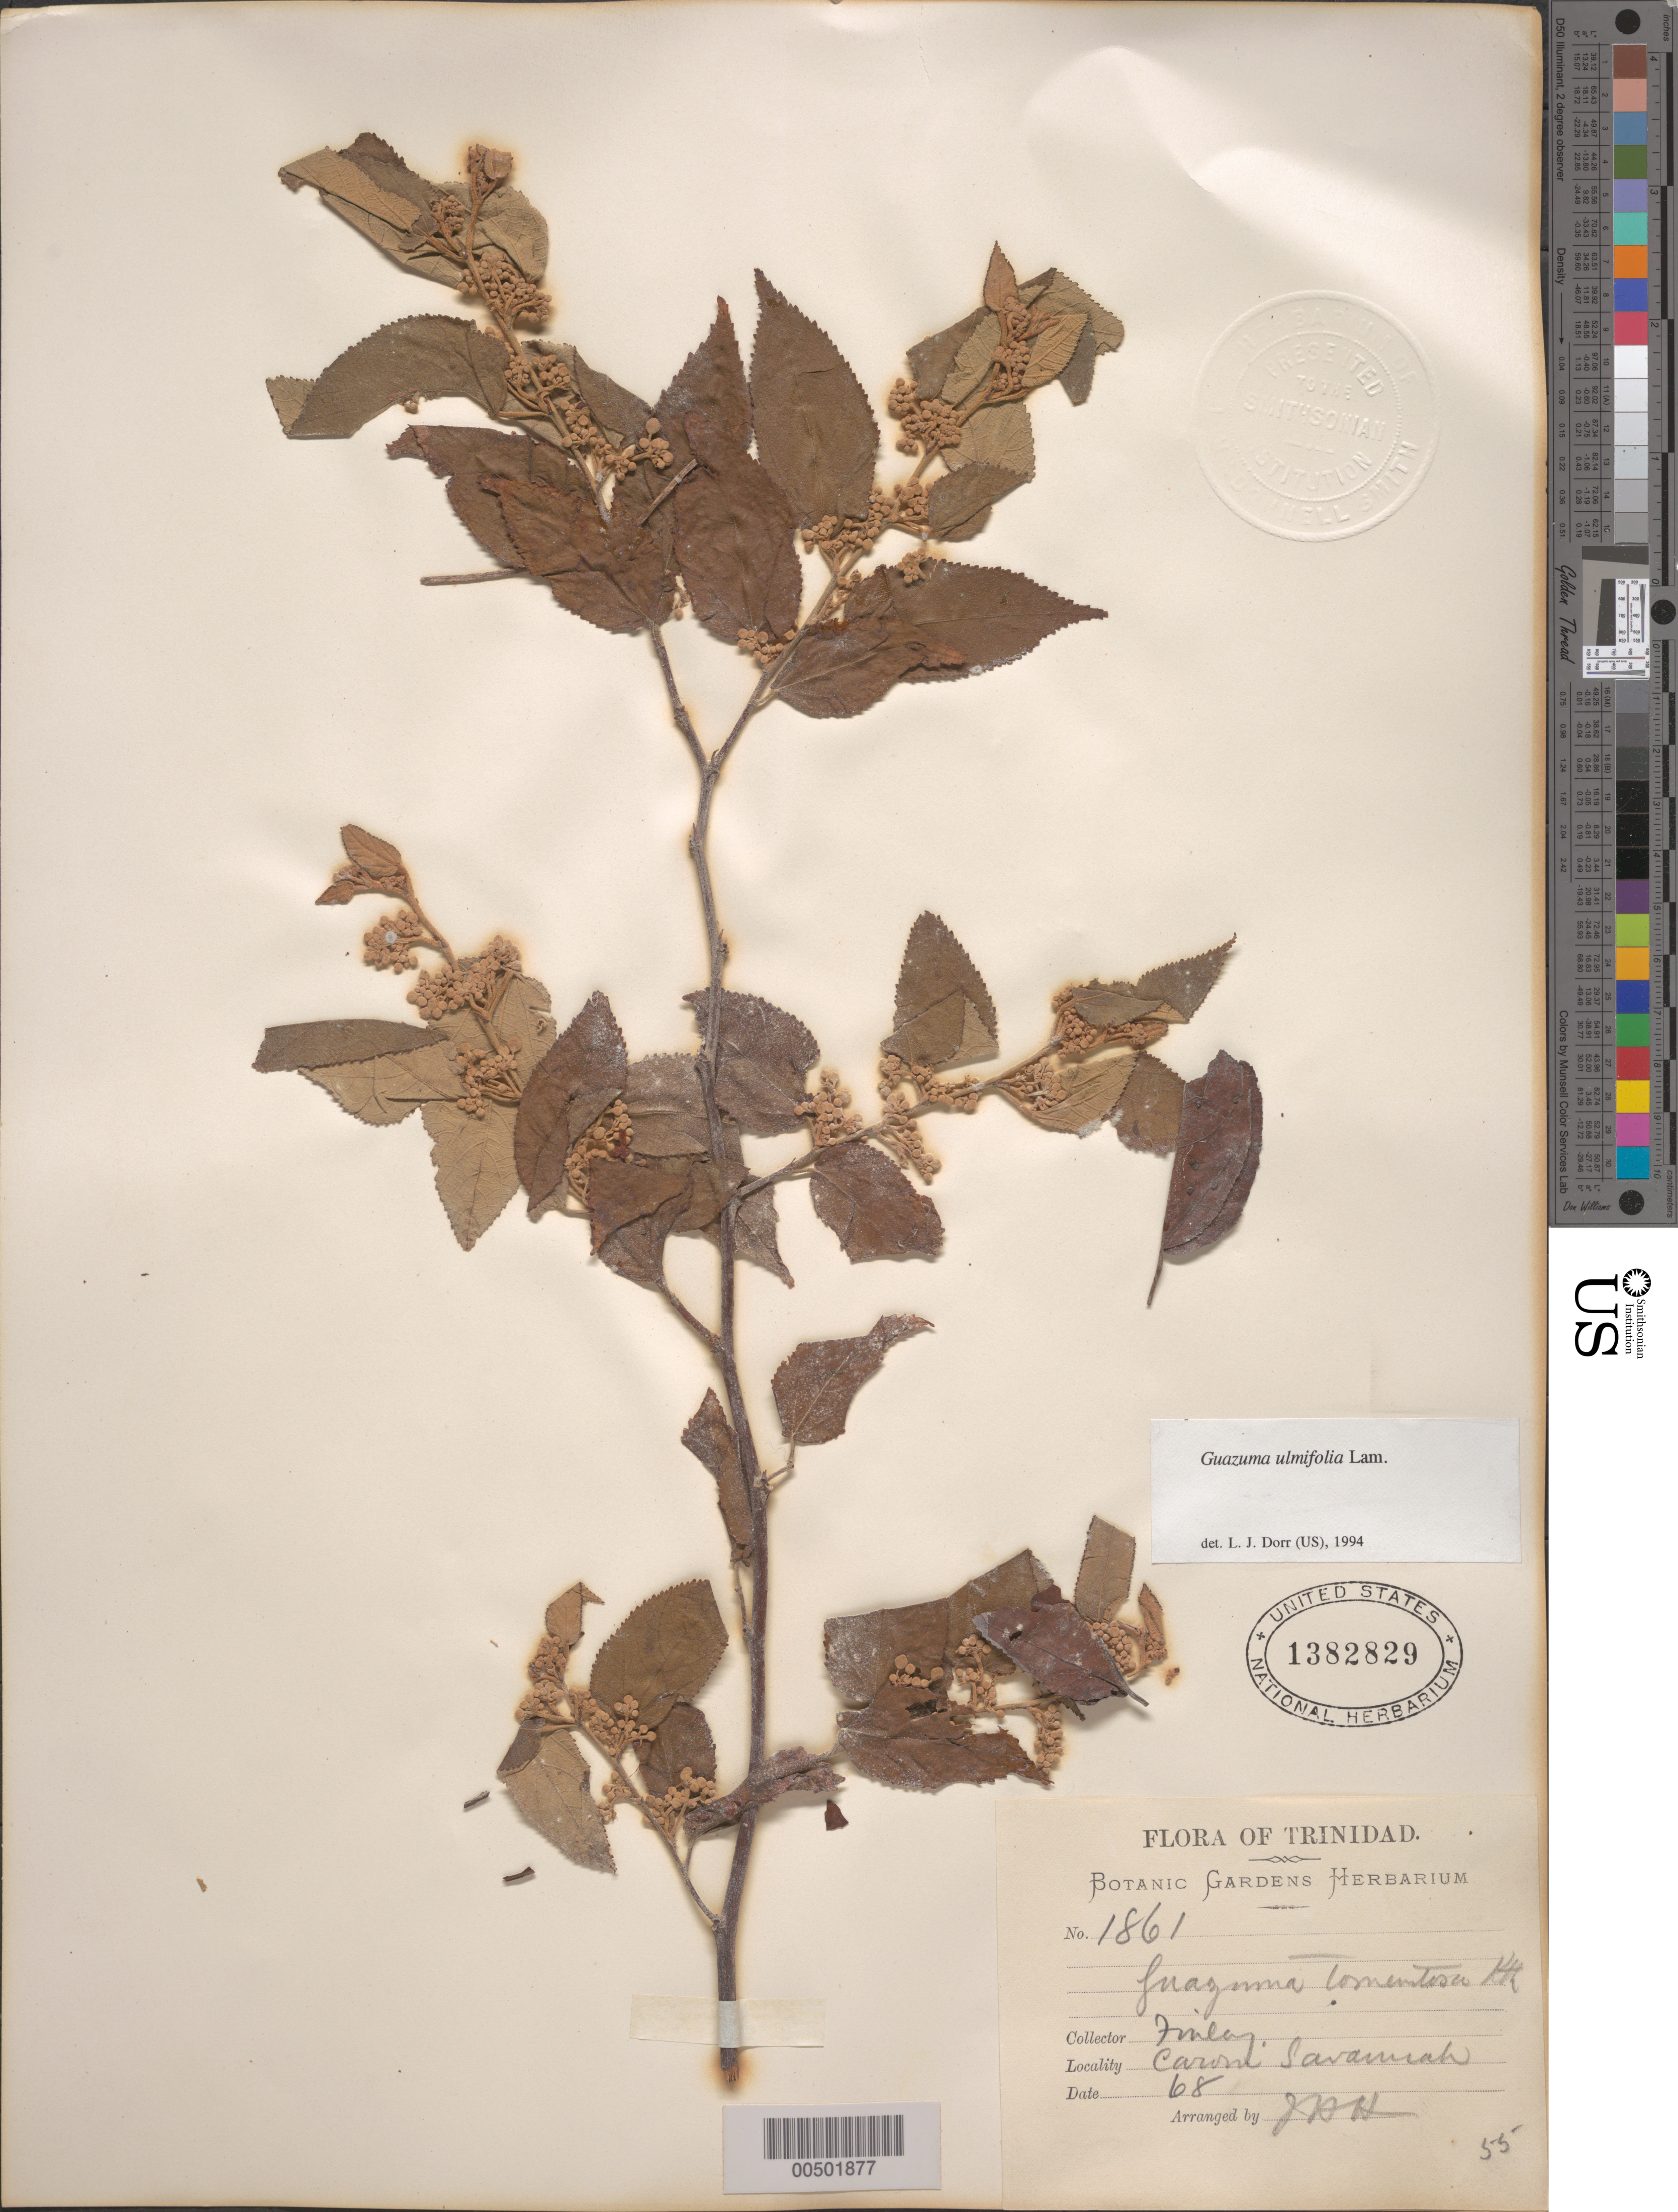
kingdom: Plantae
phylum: Tracheophyta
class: Magnoliopsida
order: Malvales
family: Malvaceae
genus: Guazuma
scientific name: Guazuma ulmifolia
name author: Lam.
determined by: Dorr, L. J., (BOT), Smithsonian Institution - National Museum of Natural History (UNITED STATES)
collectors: -. Finlay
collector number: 1861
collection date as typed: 1868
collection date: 1868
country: Trinidad and Tobago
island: Trinidad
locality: Caroni Savannah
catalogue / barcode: US 1382829